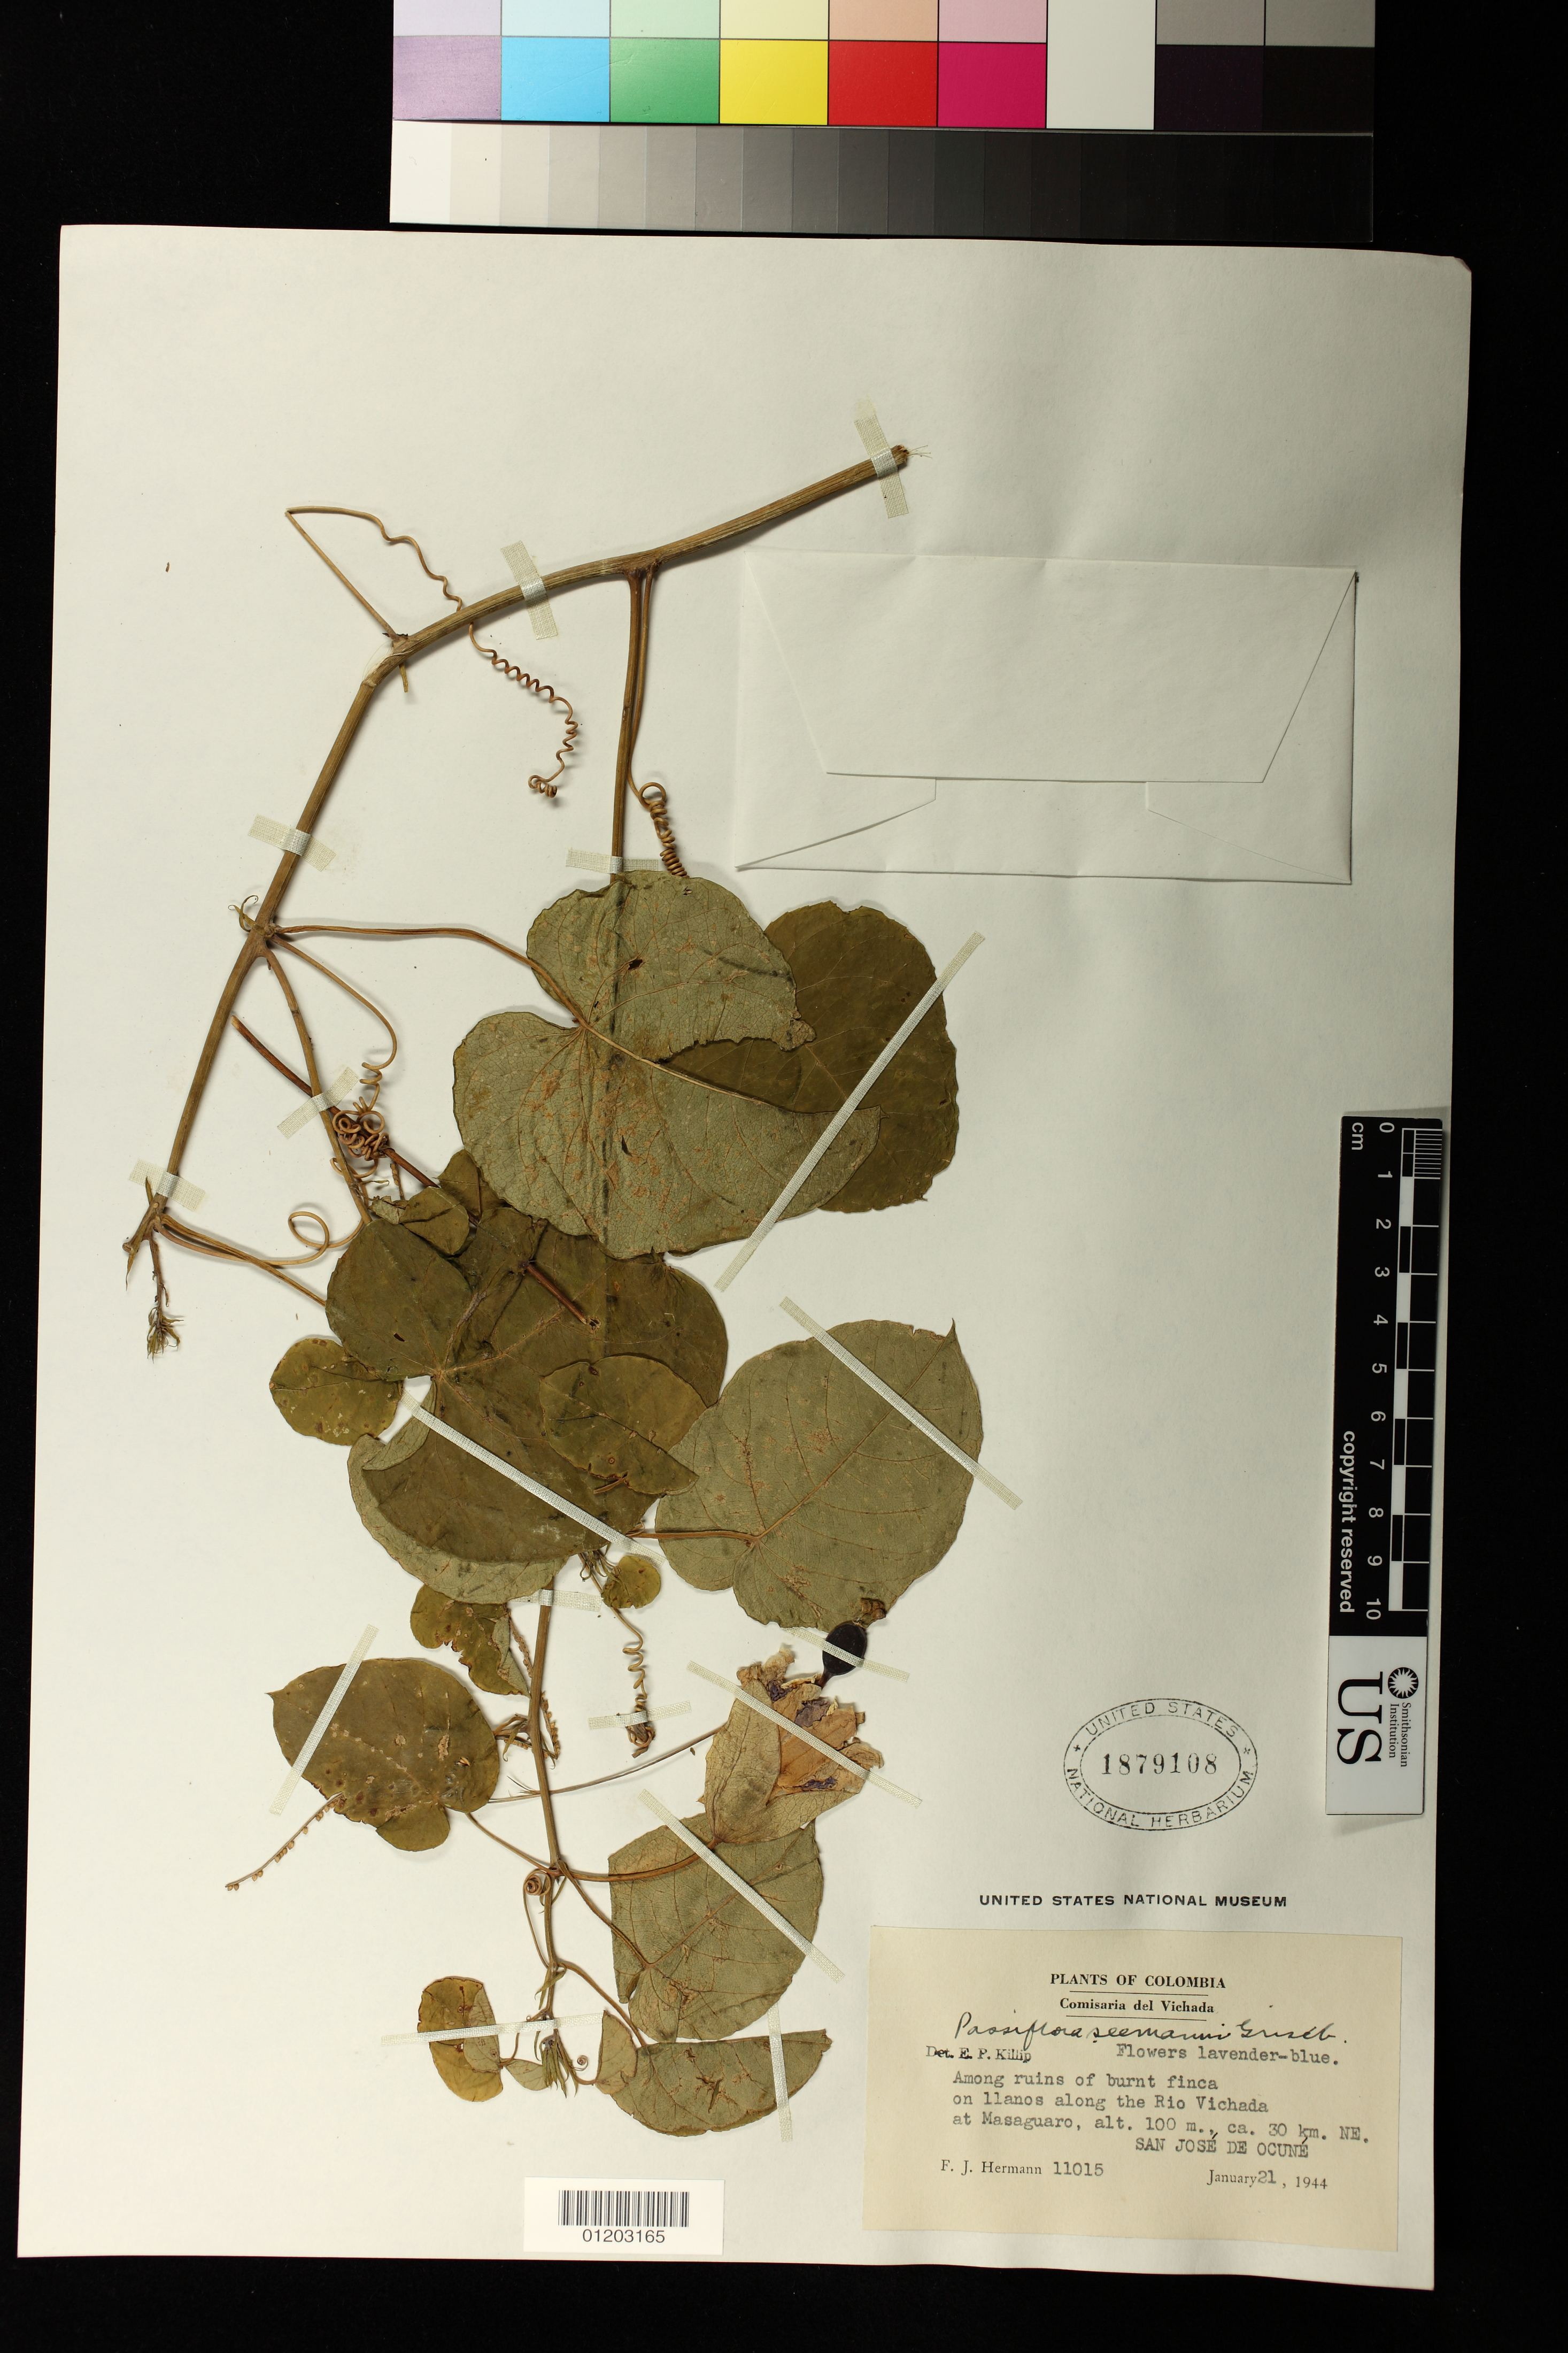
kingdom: Plantae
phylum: Tracheophyta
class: Magnoliopsida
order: Malpighiales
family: Passifloraceae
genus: Passiflora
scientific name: Passiflora seemannii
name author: Griseb.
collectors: F. J. Hermann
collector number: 11015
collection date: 1944-01-21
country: Colombia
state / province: Vichada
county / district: San Jose de Ocune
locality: along the Rio Vichada at Masaguaro about 30 miles NE San Jose De Ocune.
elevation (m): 100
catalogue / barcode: US 1879108